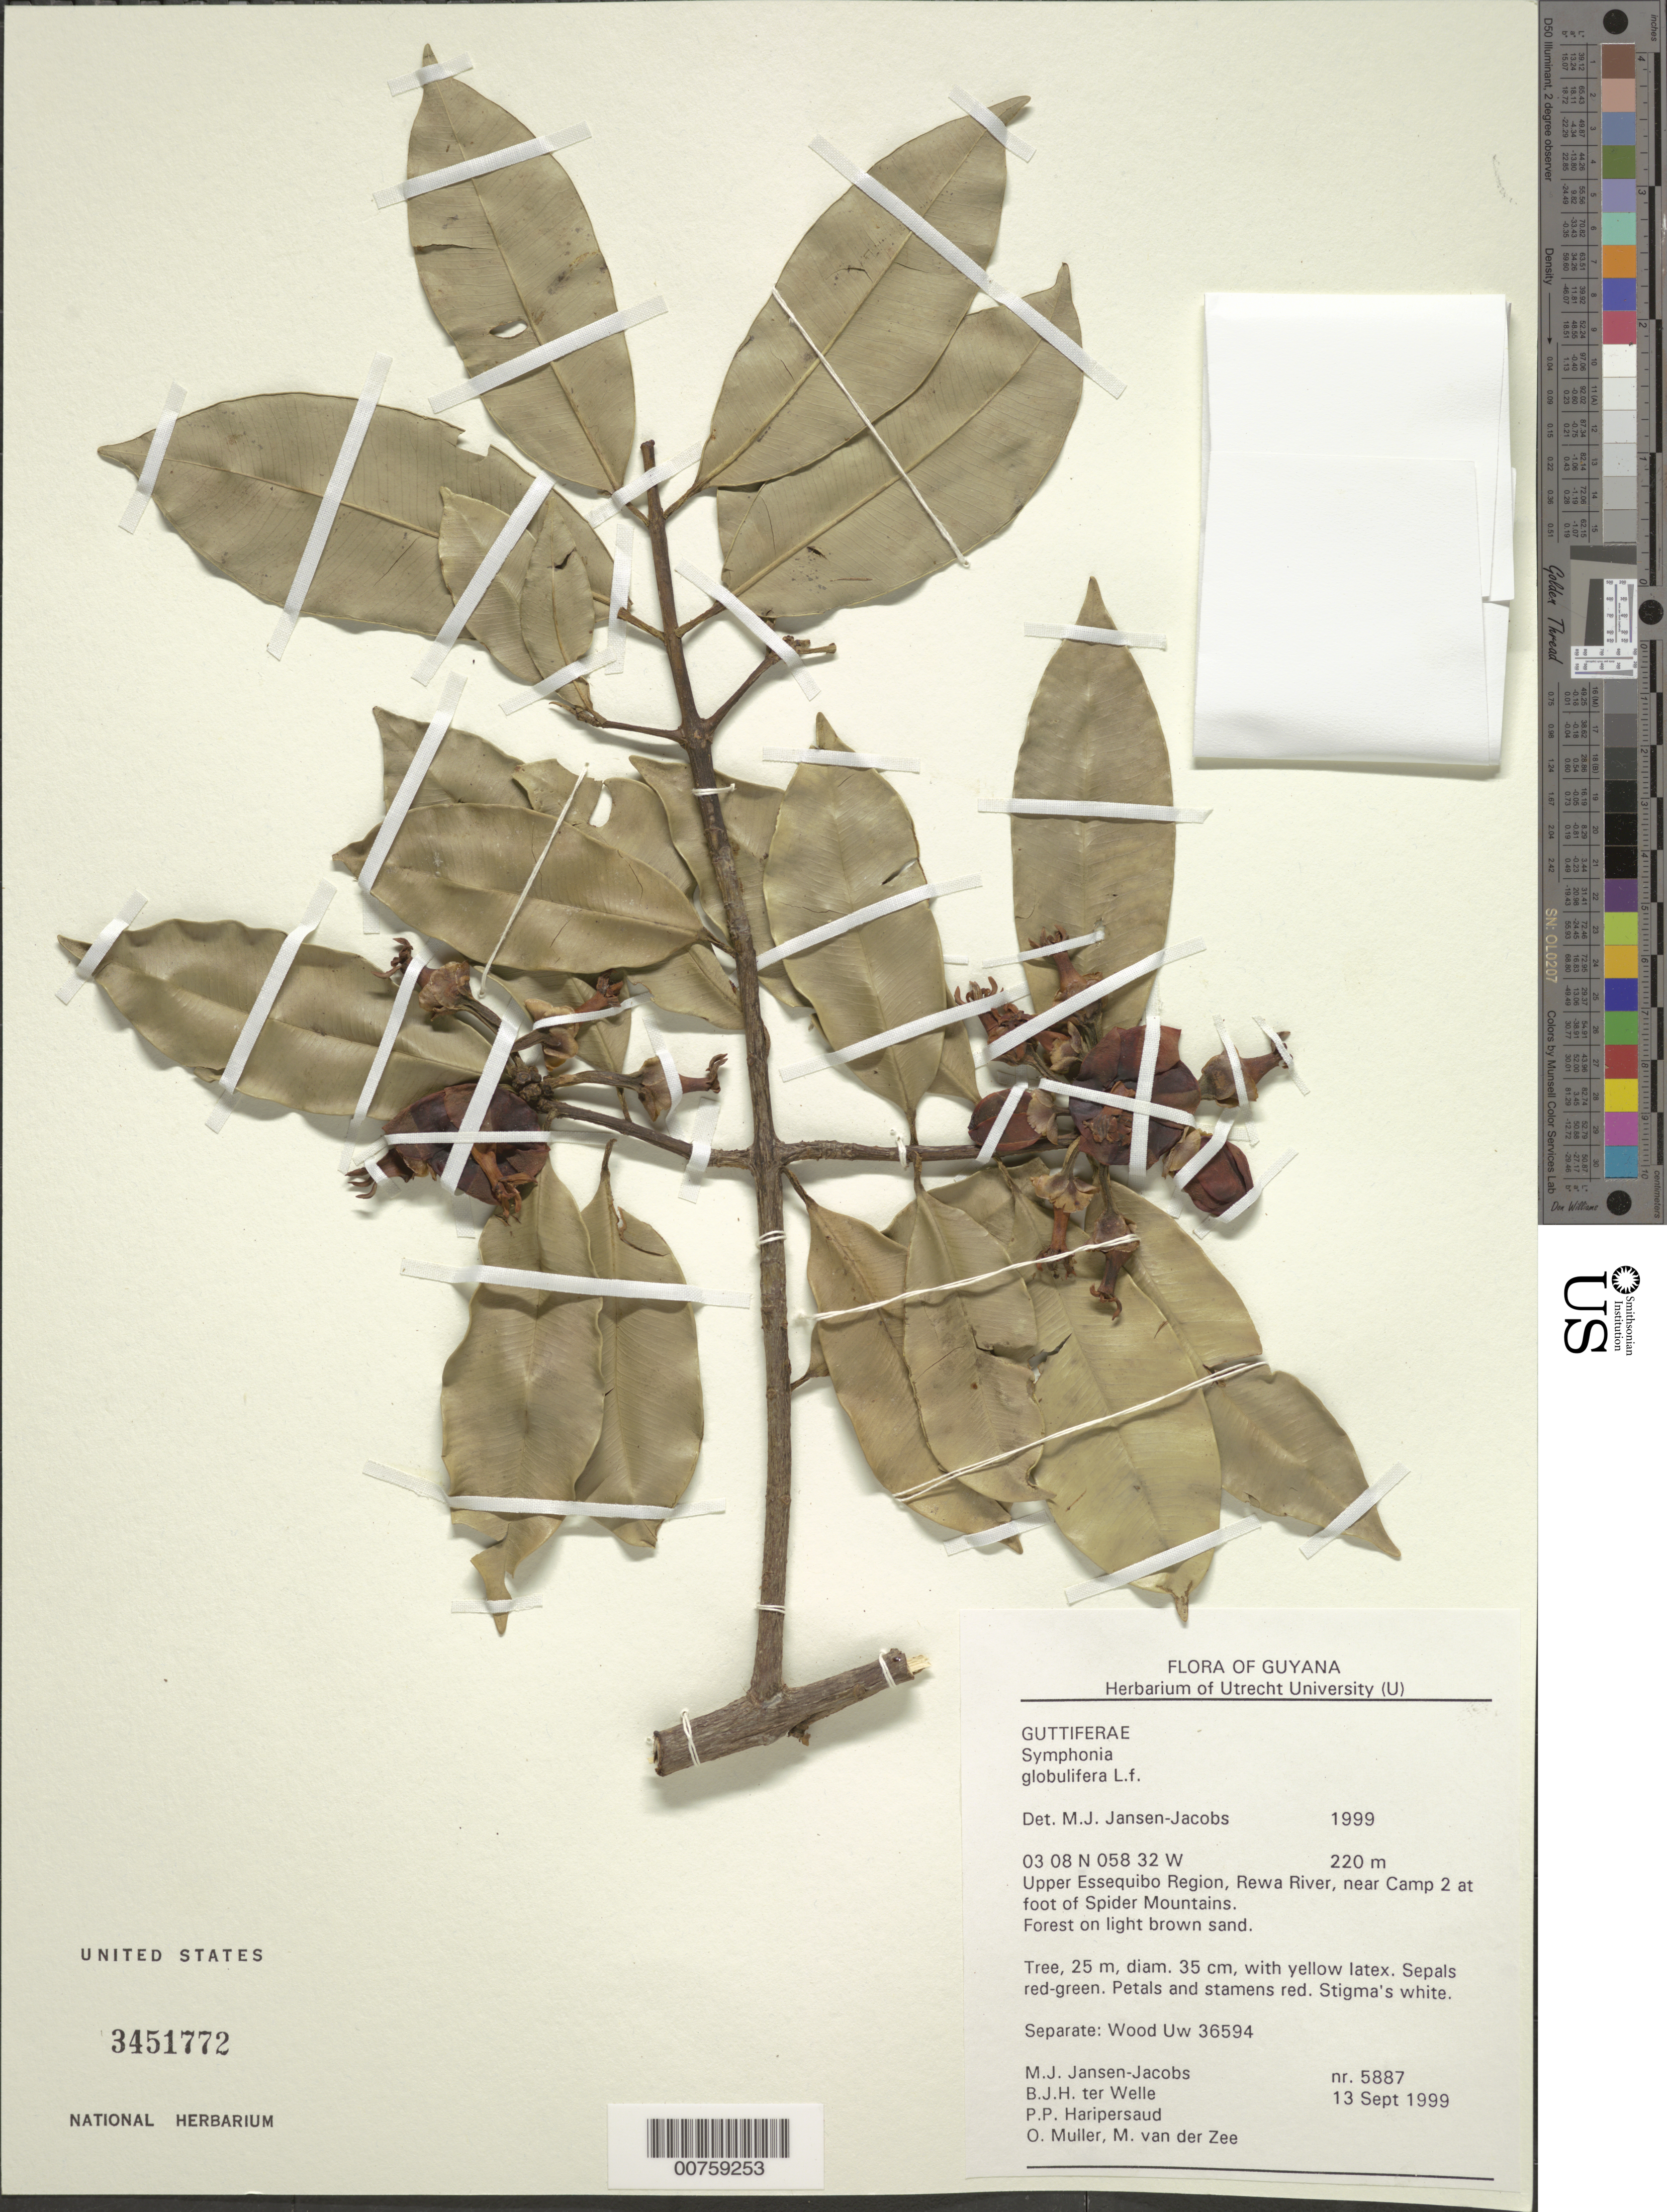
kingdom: Plantae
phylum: Tracheophyta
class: Magnoliopsida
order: Malpighiales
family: Clusiaceae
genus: Symphonia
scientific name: Symphonia globulifera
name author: L. f.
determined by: Jansen-Jacobs, M. J., (U), Nationaal Herbarium Nederland, Utrecht University branch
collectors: M. J. Jansen-Jacobs, B. Welle, P. Haripersaud, O. Muller & M. van der Zee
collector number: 5887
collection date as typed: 13-Sep-99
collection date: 1999-09-13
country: Guyana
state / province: U. Takutu-U. Essequibo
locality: Rewa River, at foot of Spider Mts., near camp 2, Upper Essequibo Region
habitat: Forest on light brown sand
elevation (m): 220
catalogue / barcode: US 3451772